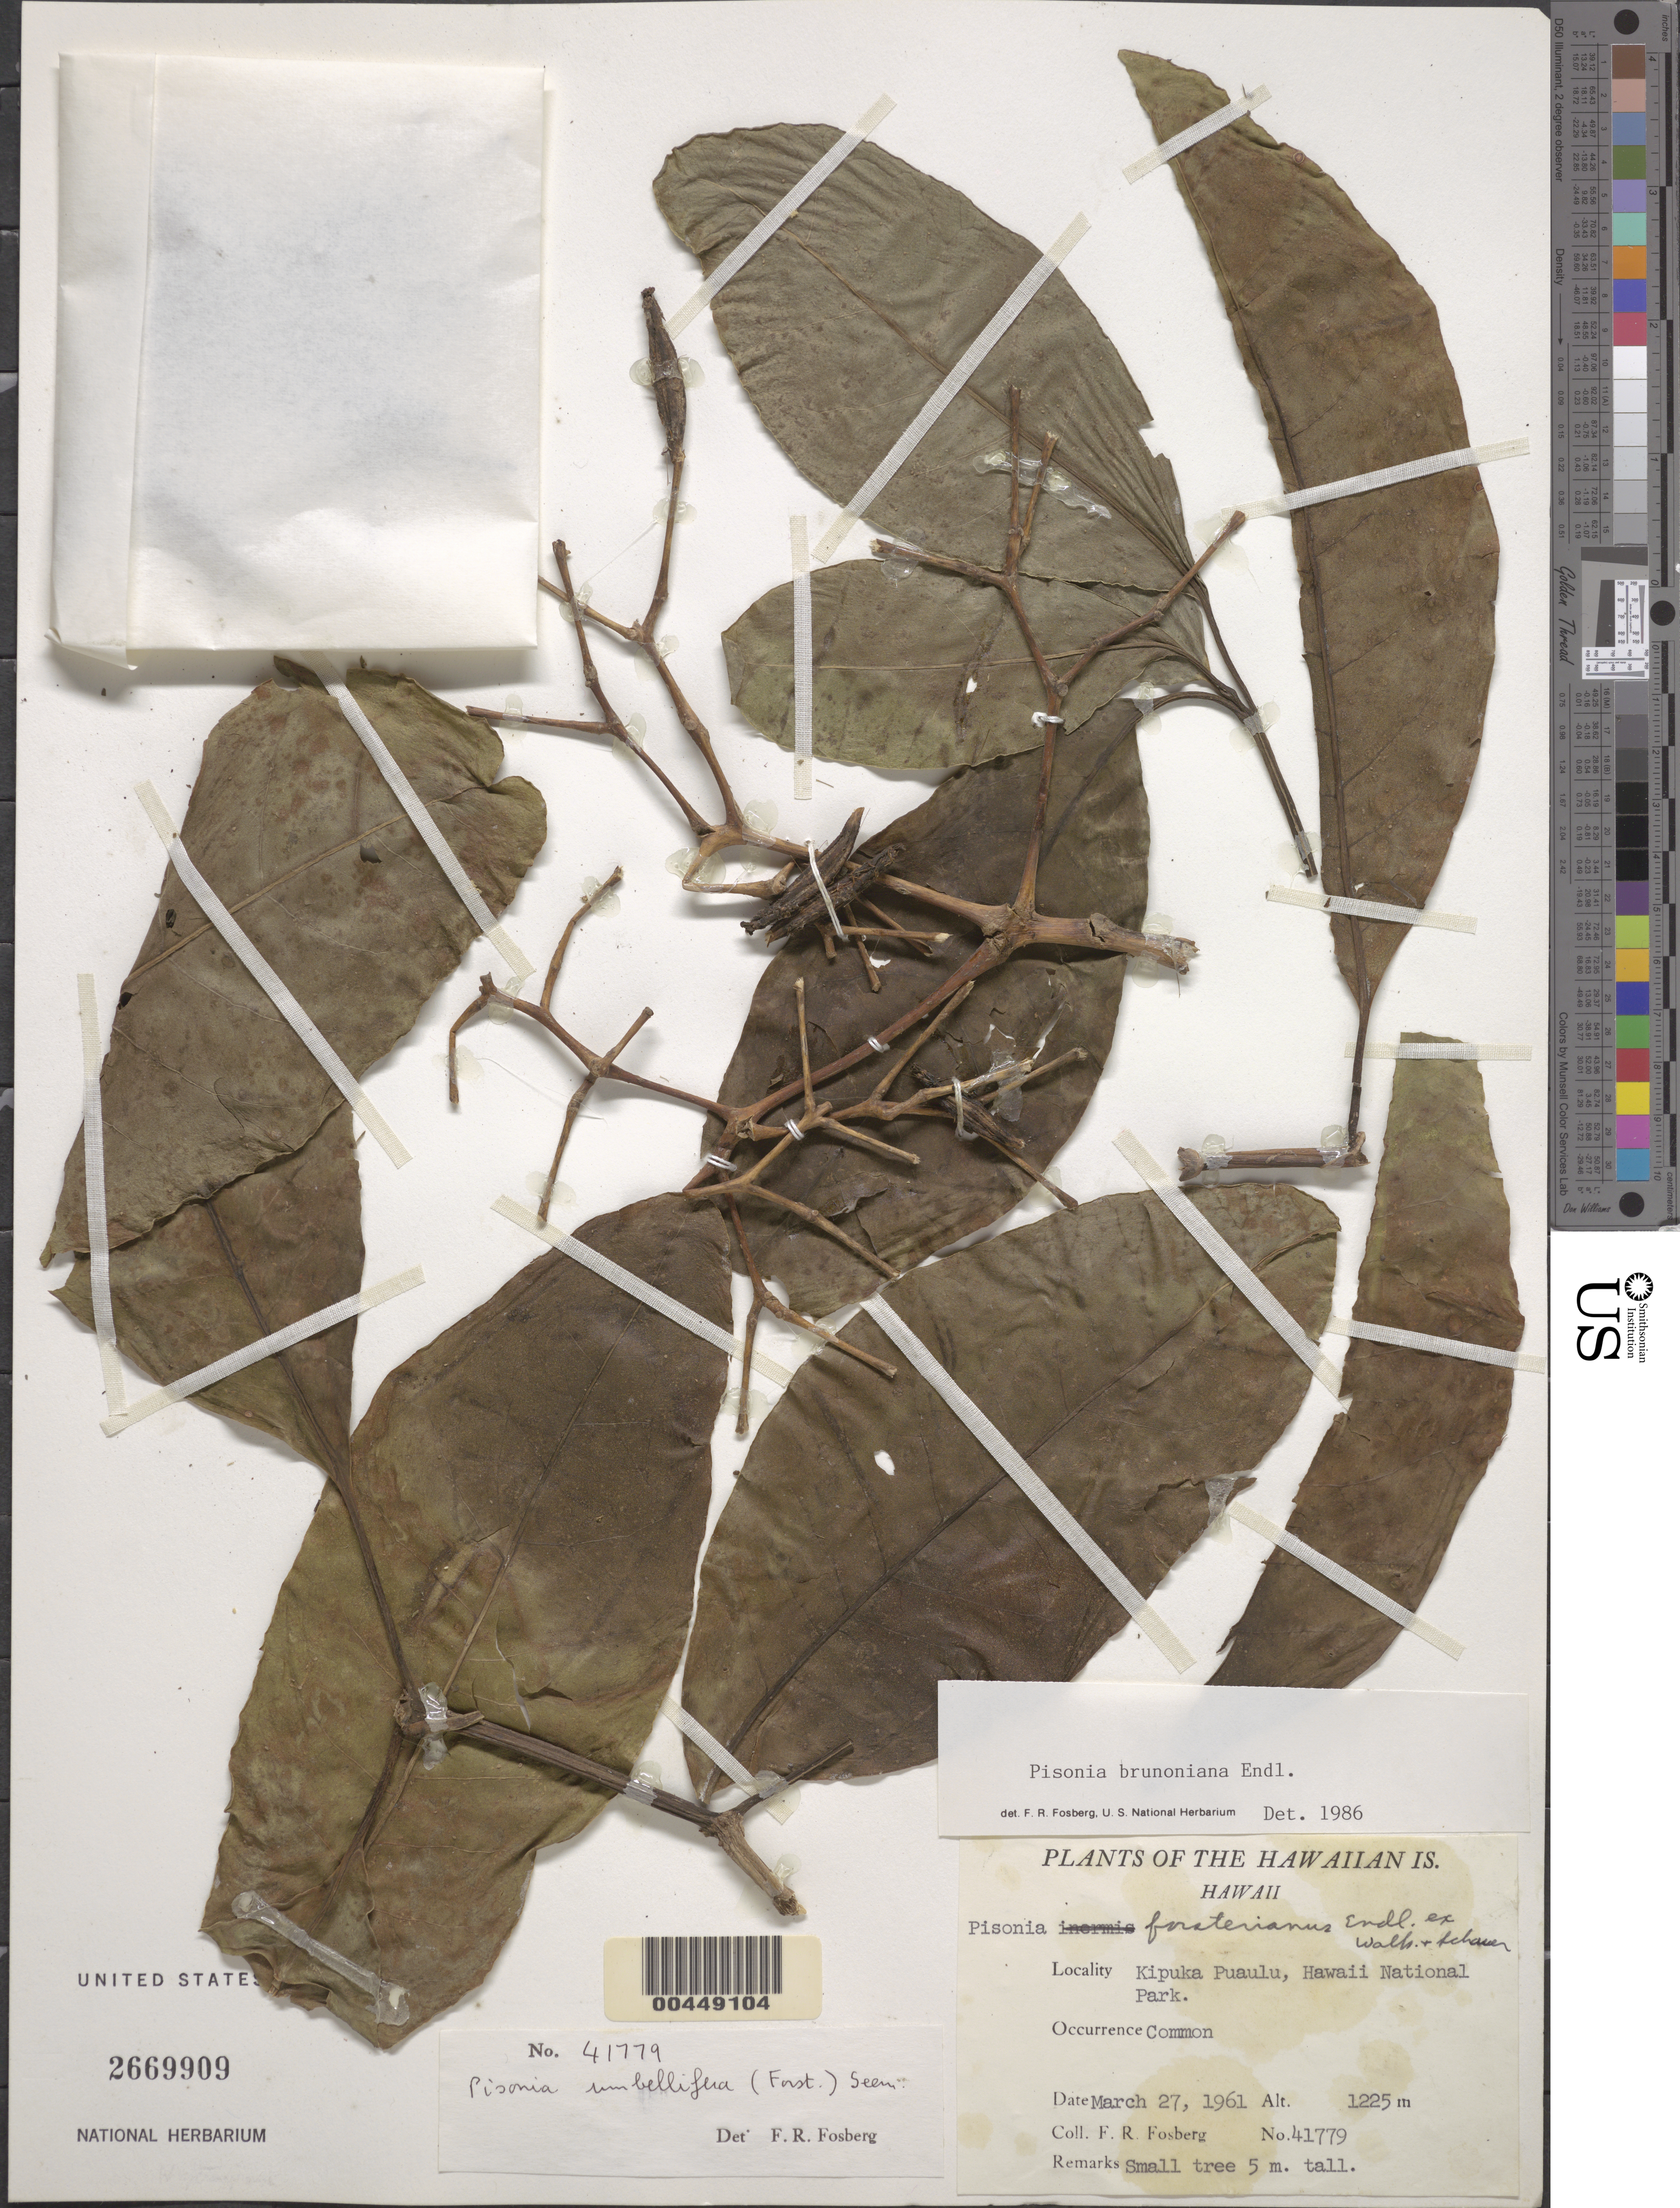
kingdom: Plantae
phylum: Tracheophyta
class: Magnoliopsida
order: Caryophyllales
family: Nyctaginaceae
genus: Ceodes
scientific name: Ceodes brunoniana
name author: (Endl.) Skottsb.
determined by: Wagner, W. L., (BOT), Smithsonian Institution - National Museum of Natural History (UNITED STATES)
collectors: F. R. Fosberg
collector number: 41779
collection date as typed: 27 Mar 1961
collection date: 1961-03-27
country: United States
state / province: Hawaii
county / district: Hawaii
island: Hawaii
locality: Kipuka Pualu, Hawaii Volcanoes National Park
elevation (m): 1225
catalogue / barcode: US 2669909